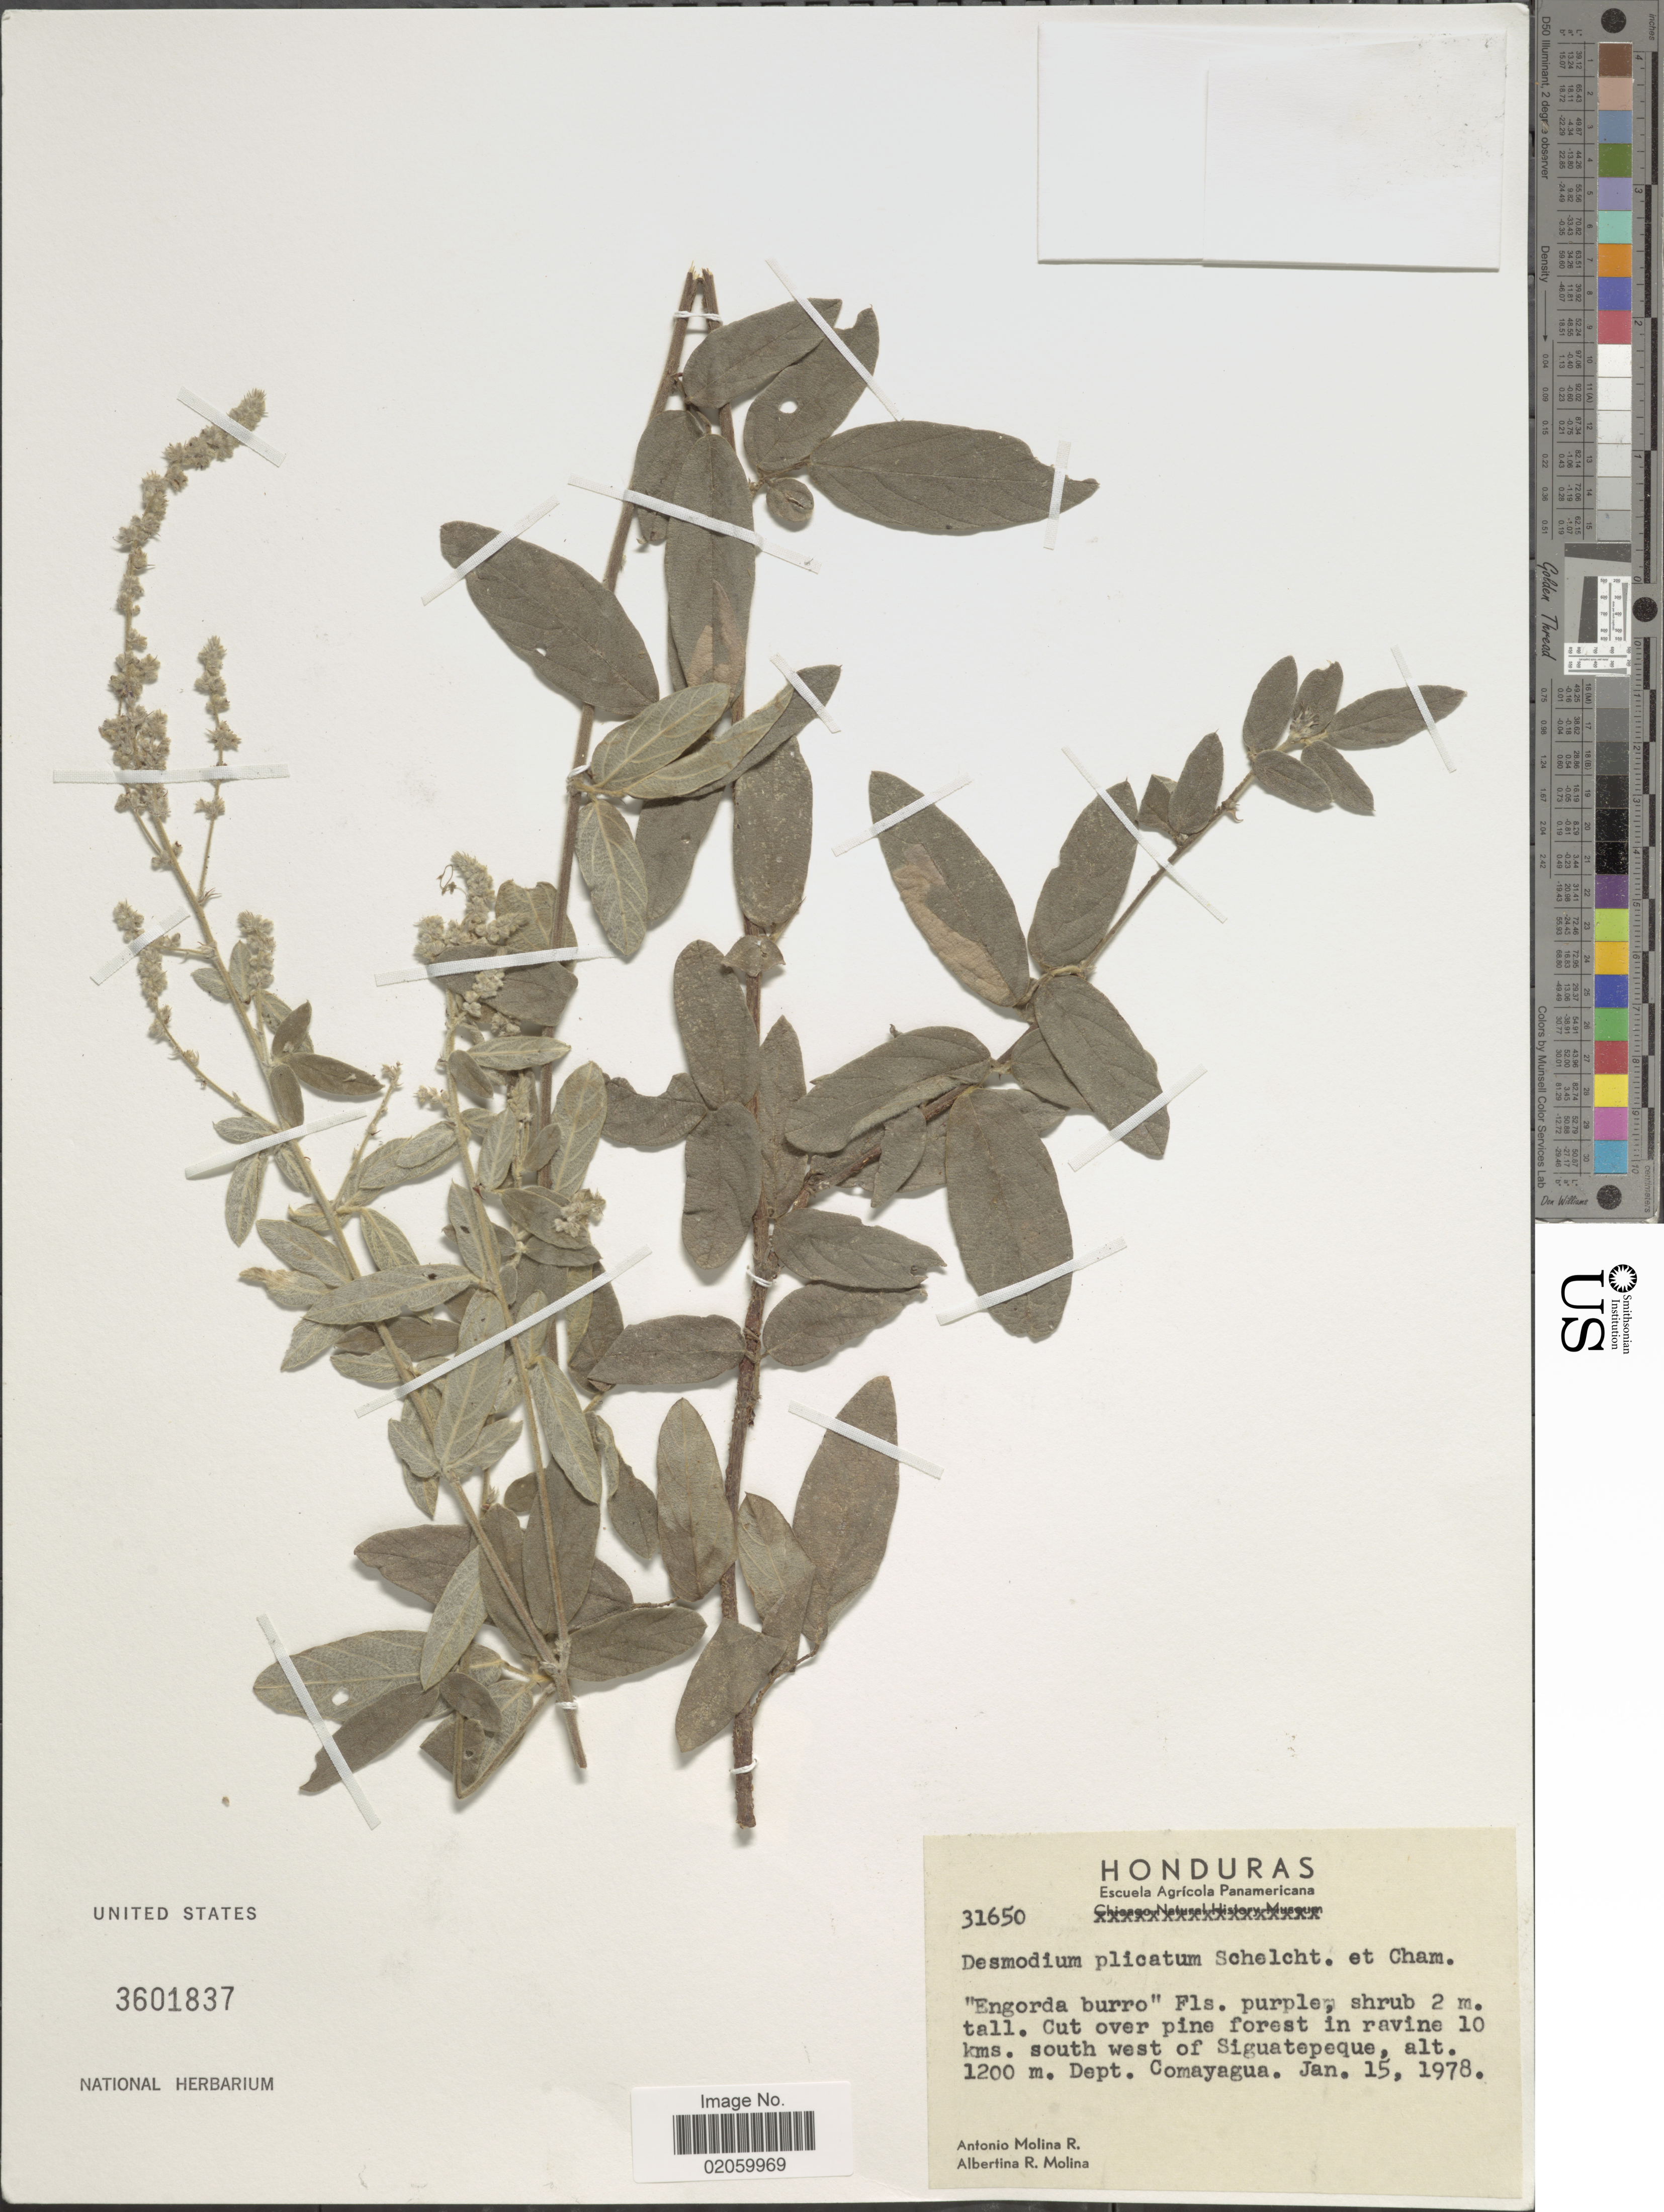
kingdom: Plantae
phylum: Tracheophyta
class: Magnoliopsida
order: Fabales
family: Fabaceae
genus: Desmodium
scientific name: Desmodium plicatum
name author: Schltdl. & Cham.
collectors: A. Molina R. & A. R. Molina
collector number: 31650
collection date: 1978-01-15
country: Honduras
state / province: Comayagua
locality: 10 kms. south west of Siguatepeque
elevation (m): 1200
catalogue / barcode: US 3601837